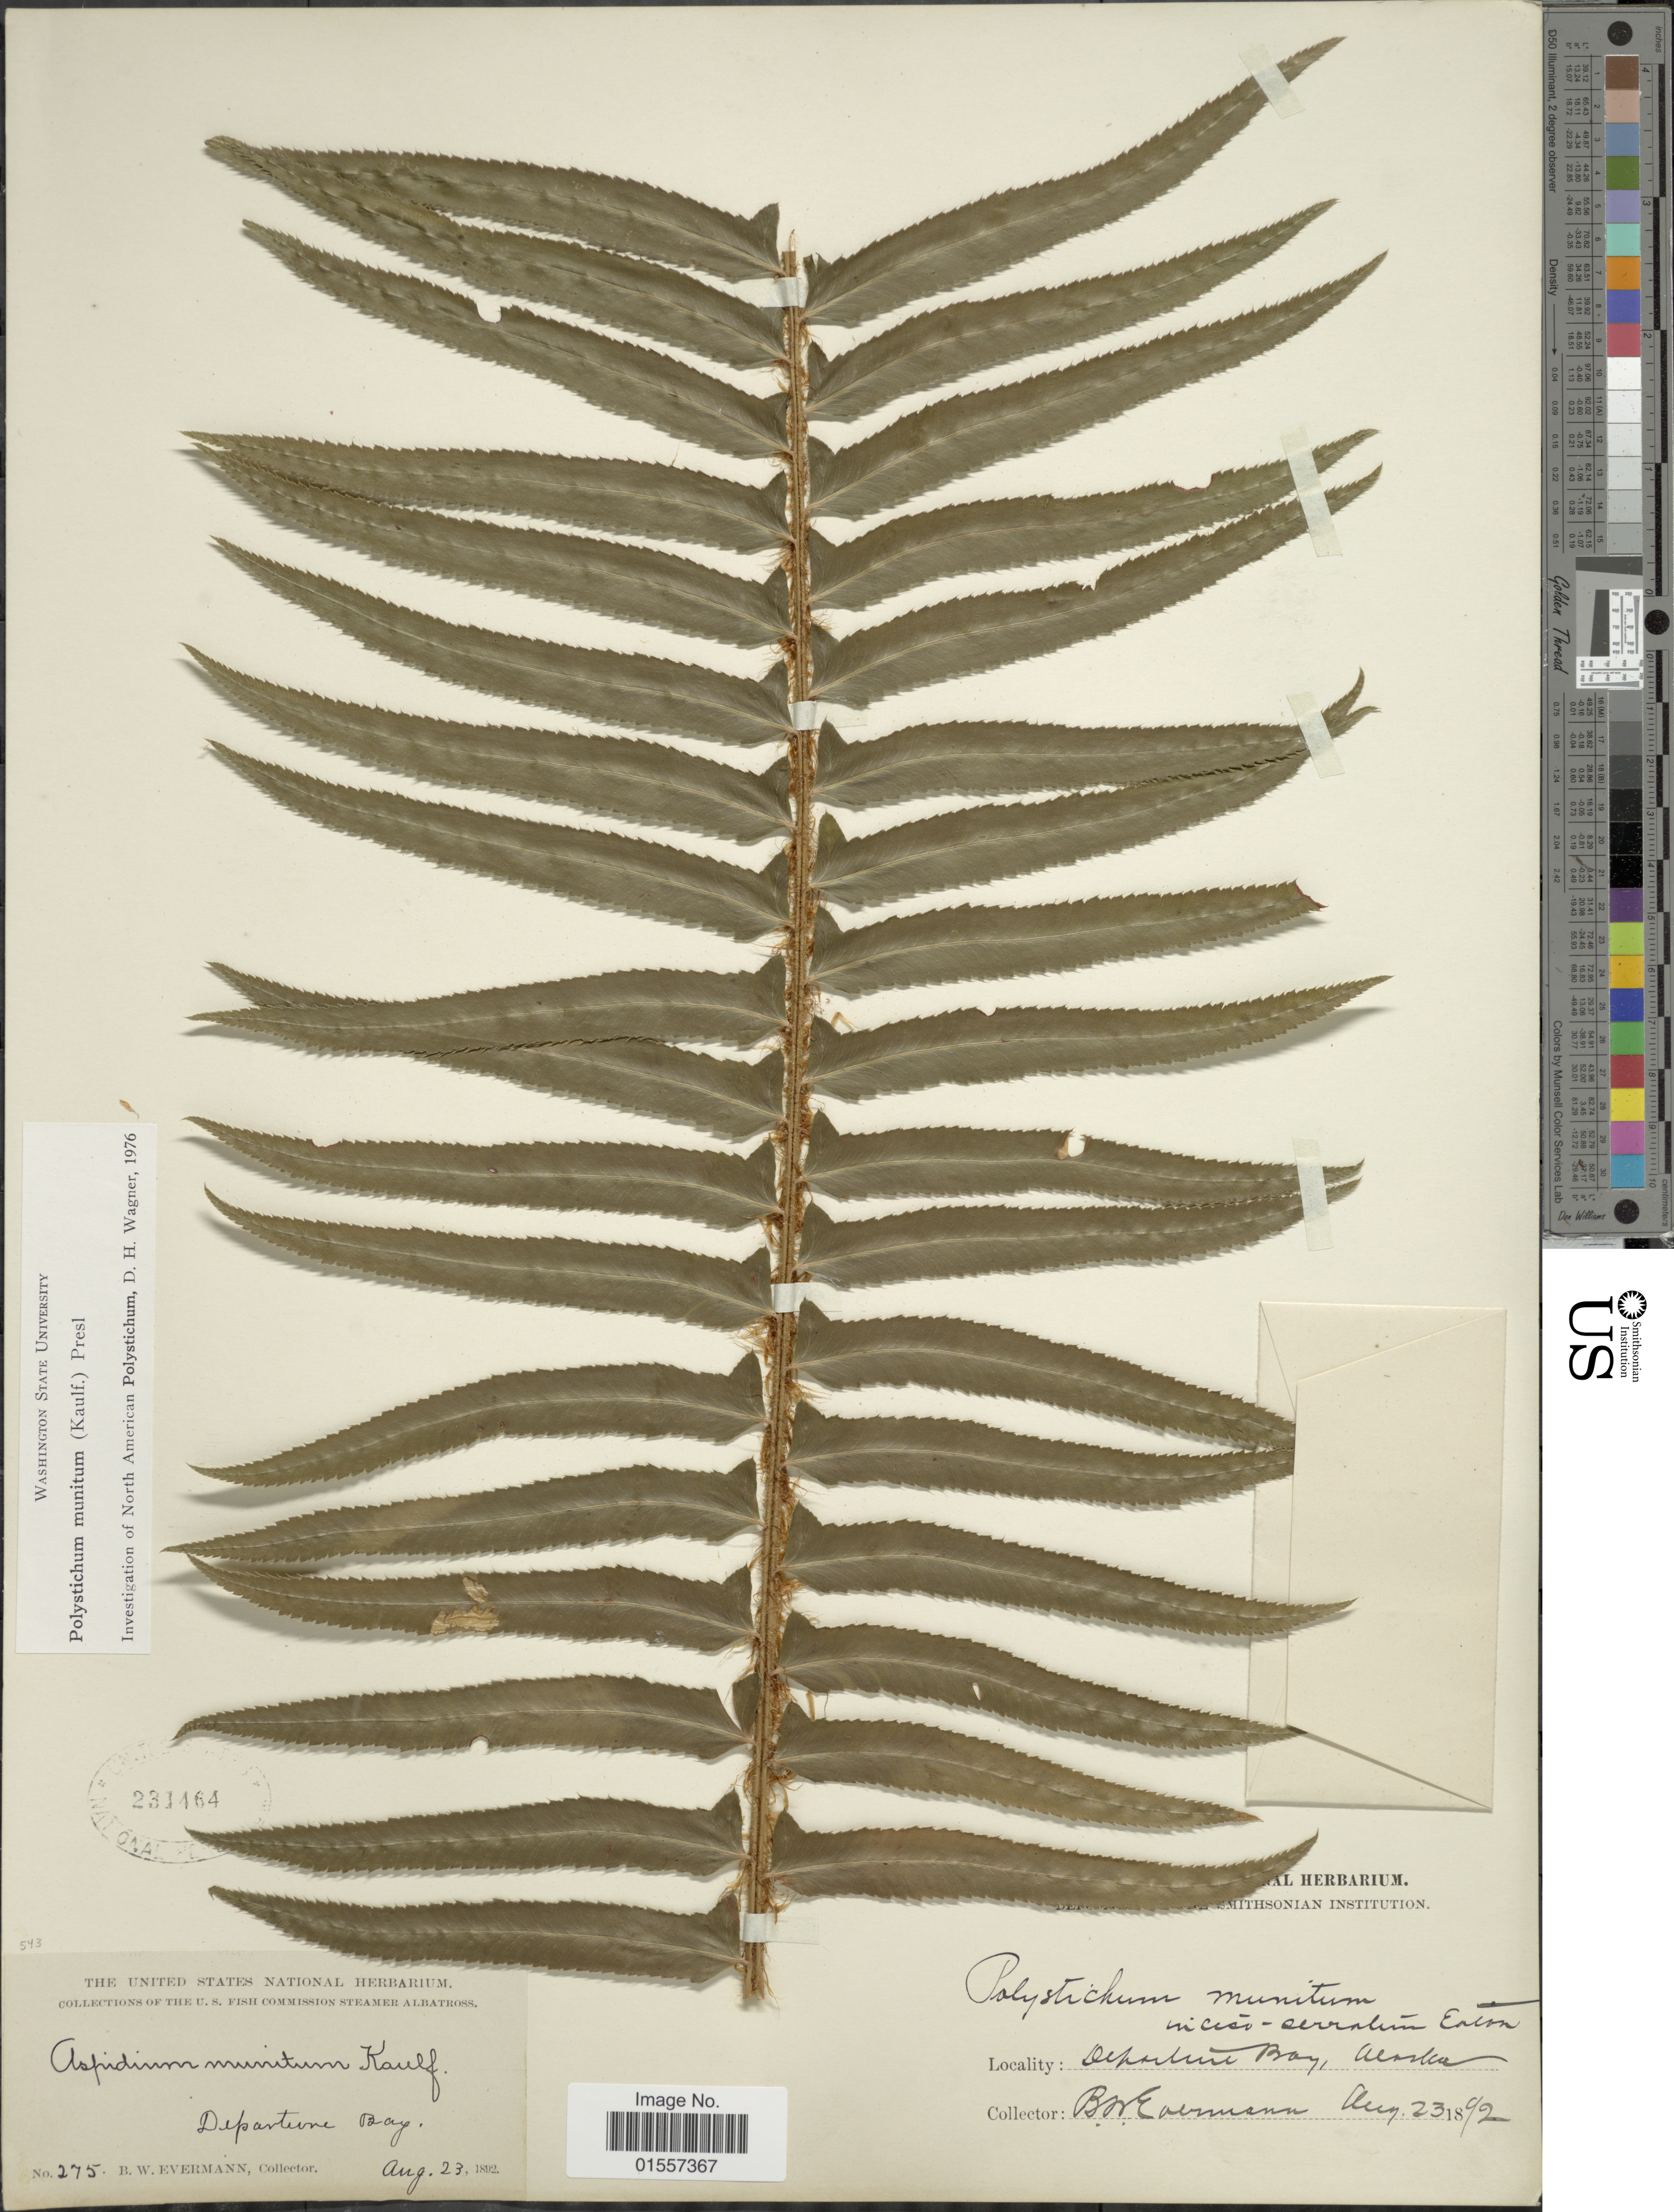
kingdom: Plantae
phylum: Tracheophyta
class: Polypodiopsida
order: Polypodiales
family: Dryopteridaceae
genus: Polystichum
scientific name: Polystichum munitum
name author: (Kaulf.) C. Presl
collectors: B. W. Evermann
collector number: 275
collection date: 1892-08-23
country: United States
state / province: Alaska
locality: Departure Bay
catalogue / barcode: US 231464